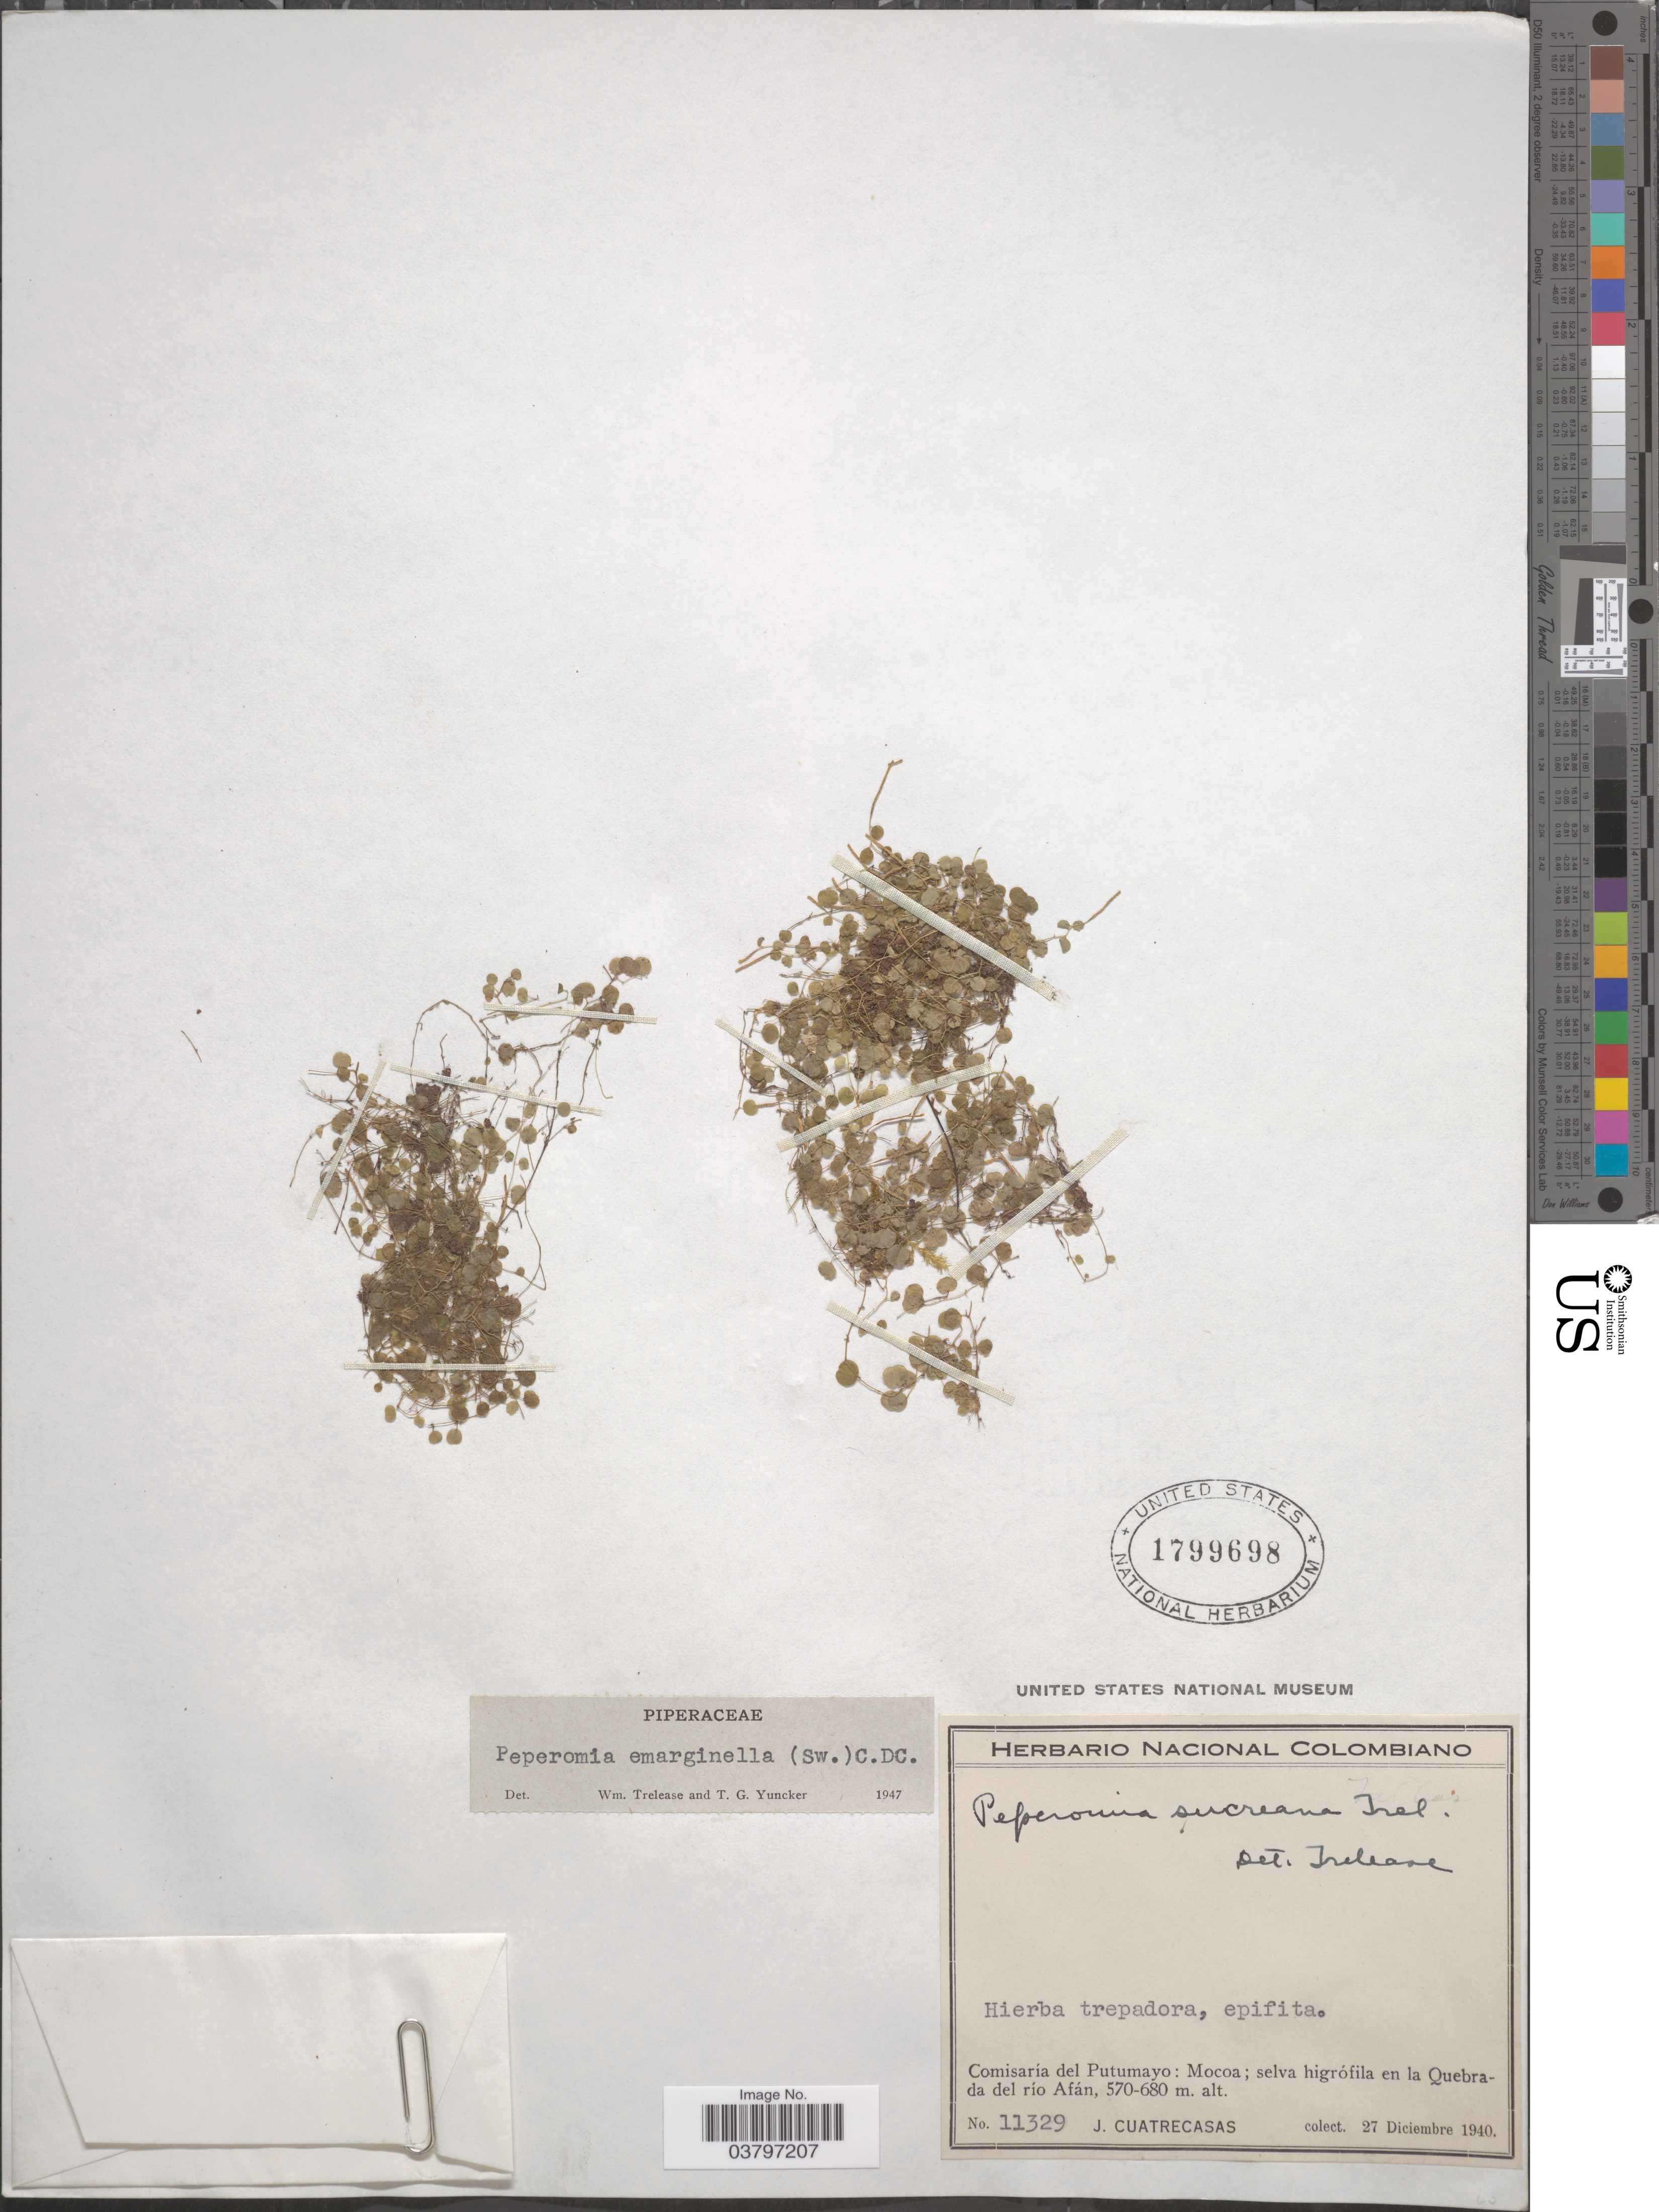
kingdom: Plantae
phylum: Tracheophyta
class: Magnoliopsida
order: Piperales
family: Piperaceae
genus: Peperomia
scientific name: Peperomia emarginella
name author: (Sw. ex Wikstr.) C. DC.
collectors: J. Cuatrecasas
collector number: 11329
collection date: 1940-12-27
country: Colombia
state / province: Putumayo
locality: Comisaría del Putumayo: Mocoa; selva higrófila en la Quebrada del río Afán.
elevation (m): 570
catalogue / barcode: US 1799698